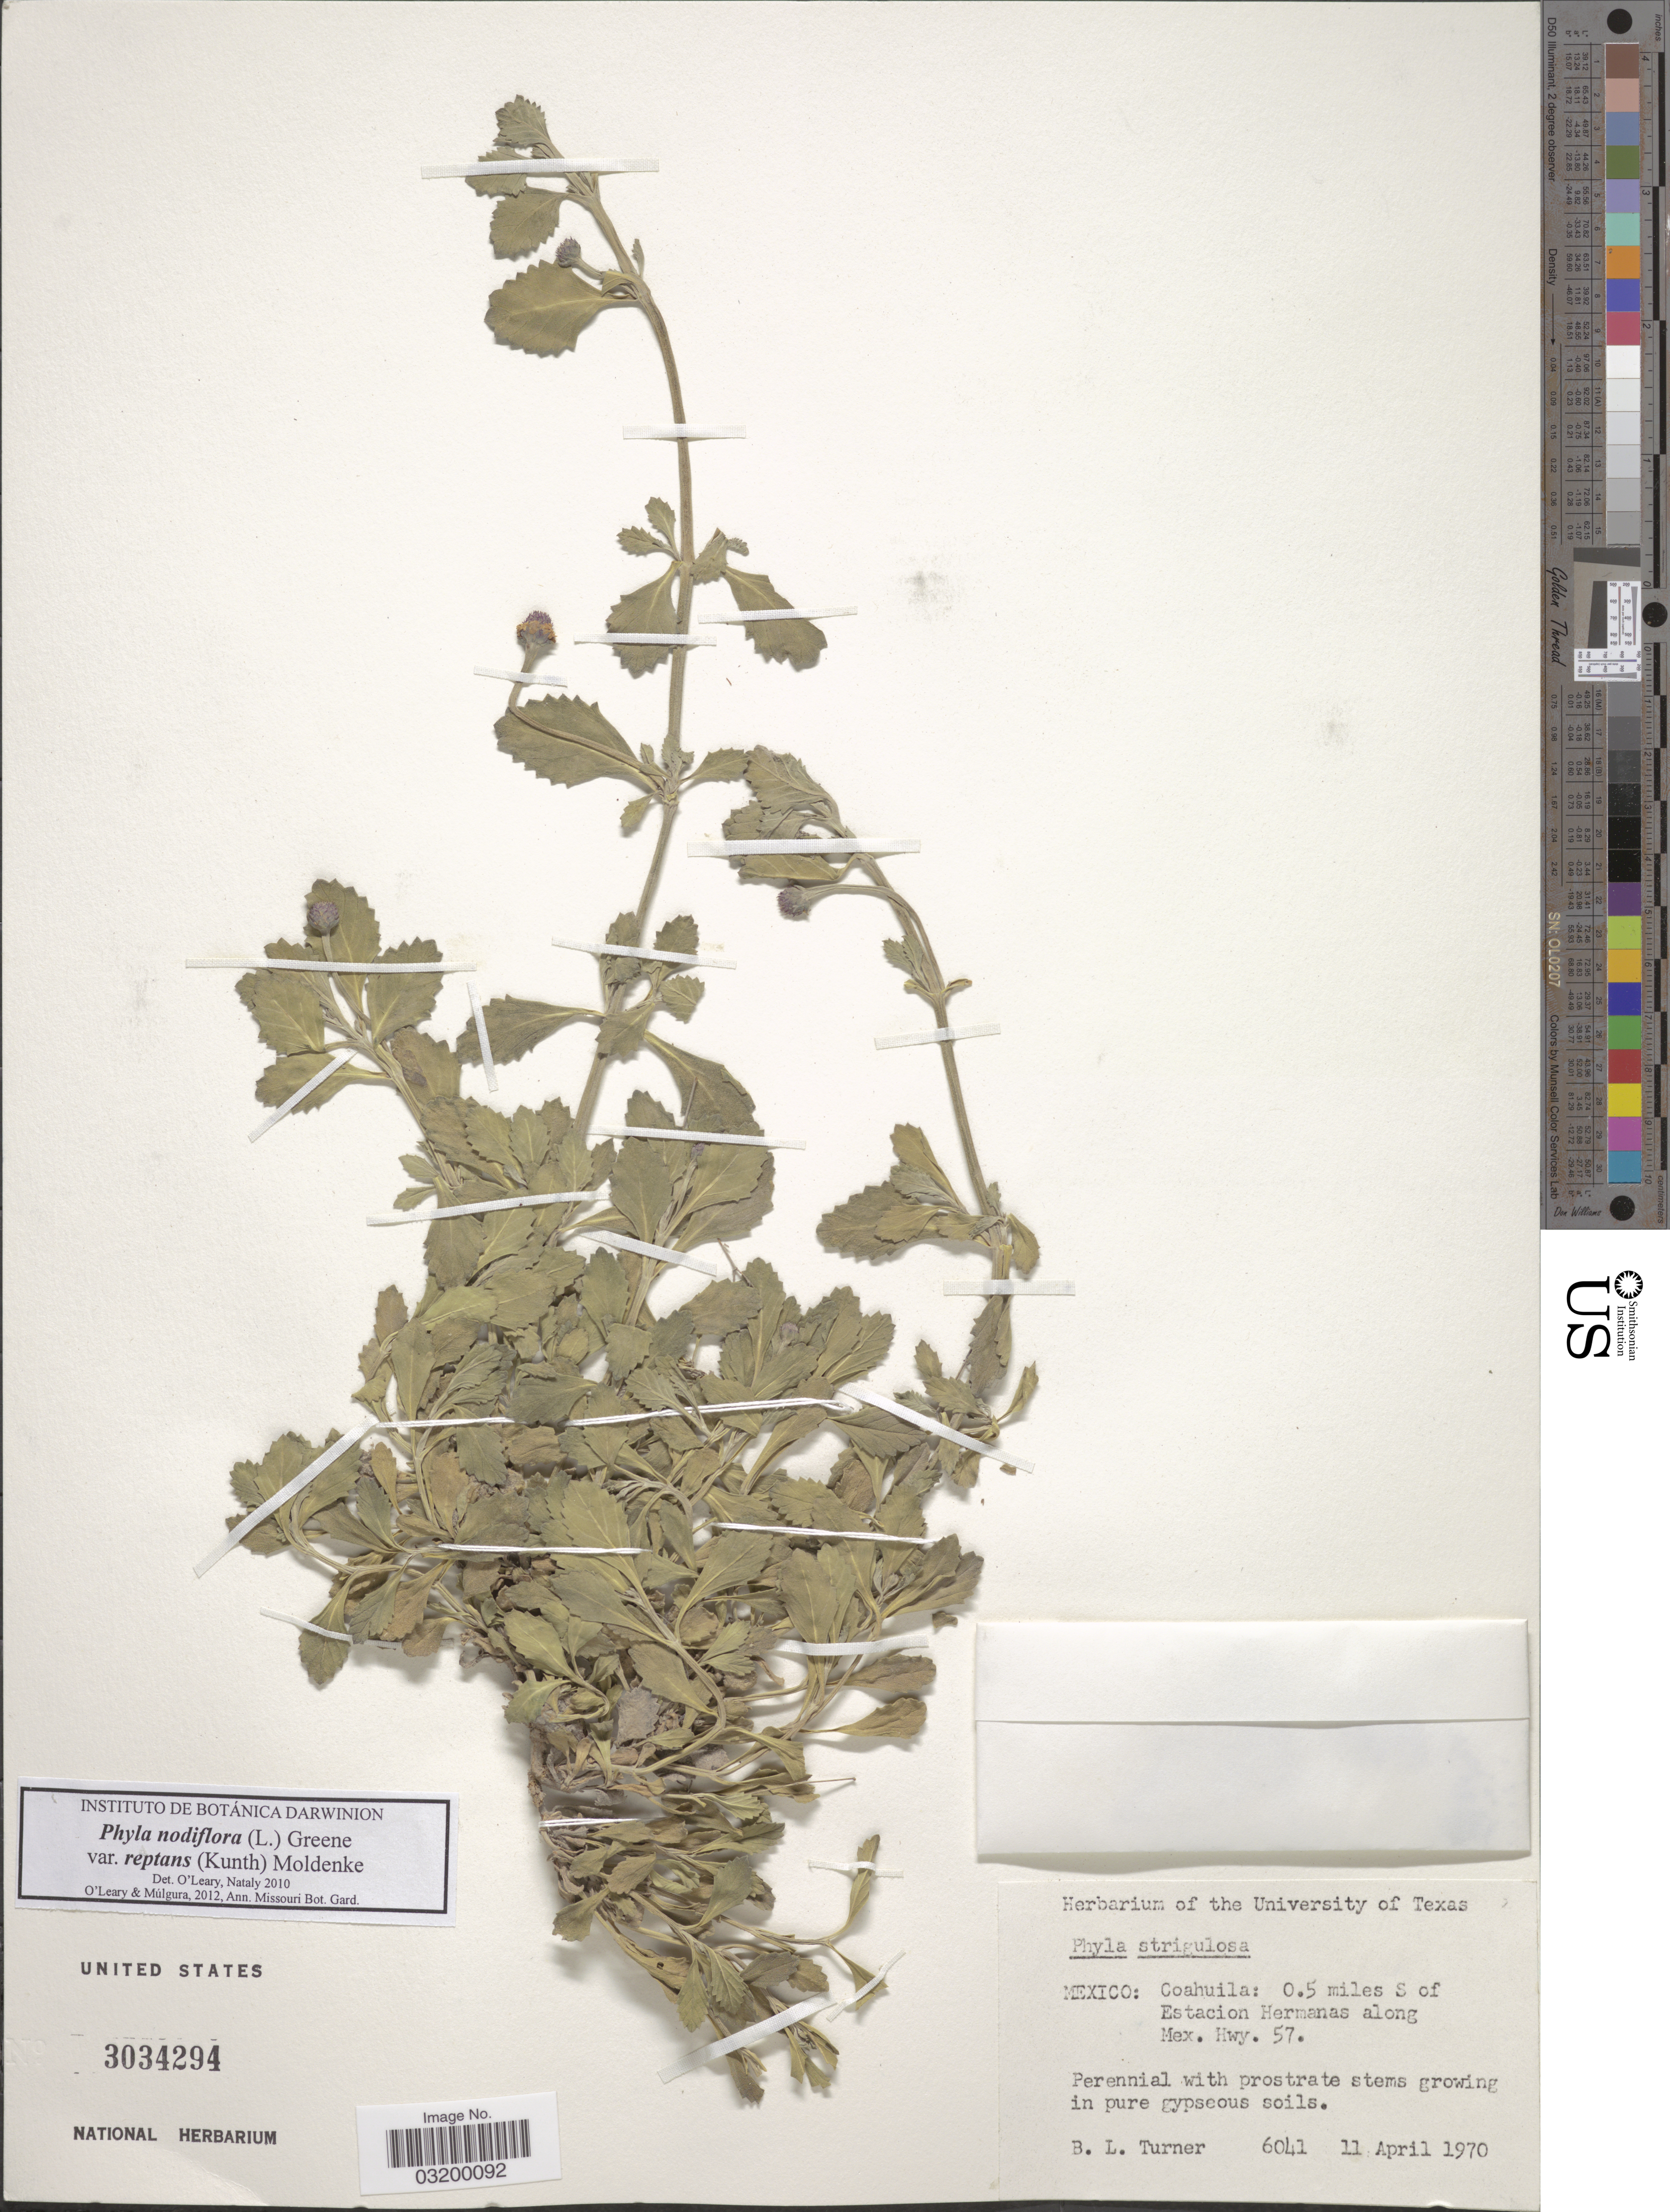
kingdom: Plantae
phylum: Tracheophyta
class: Magnoliopsida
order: Lamiales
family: Verbenaceae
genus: Phyla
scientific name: Phyla nodiflora var. reptans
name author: (Kunth) Moldenke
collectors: B. L. Turner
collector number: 6041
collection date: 1970-04-11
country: Mexico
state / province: Coahuila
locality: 0.5 miles S of Estacion Hermanas along Mex. Hwy. 57.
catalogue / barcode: US 3034294